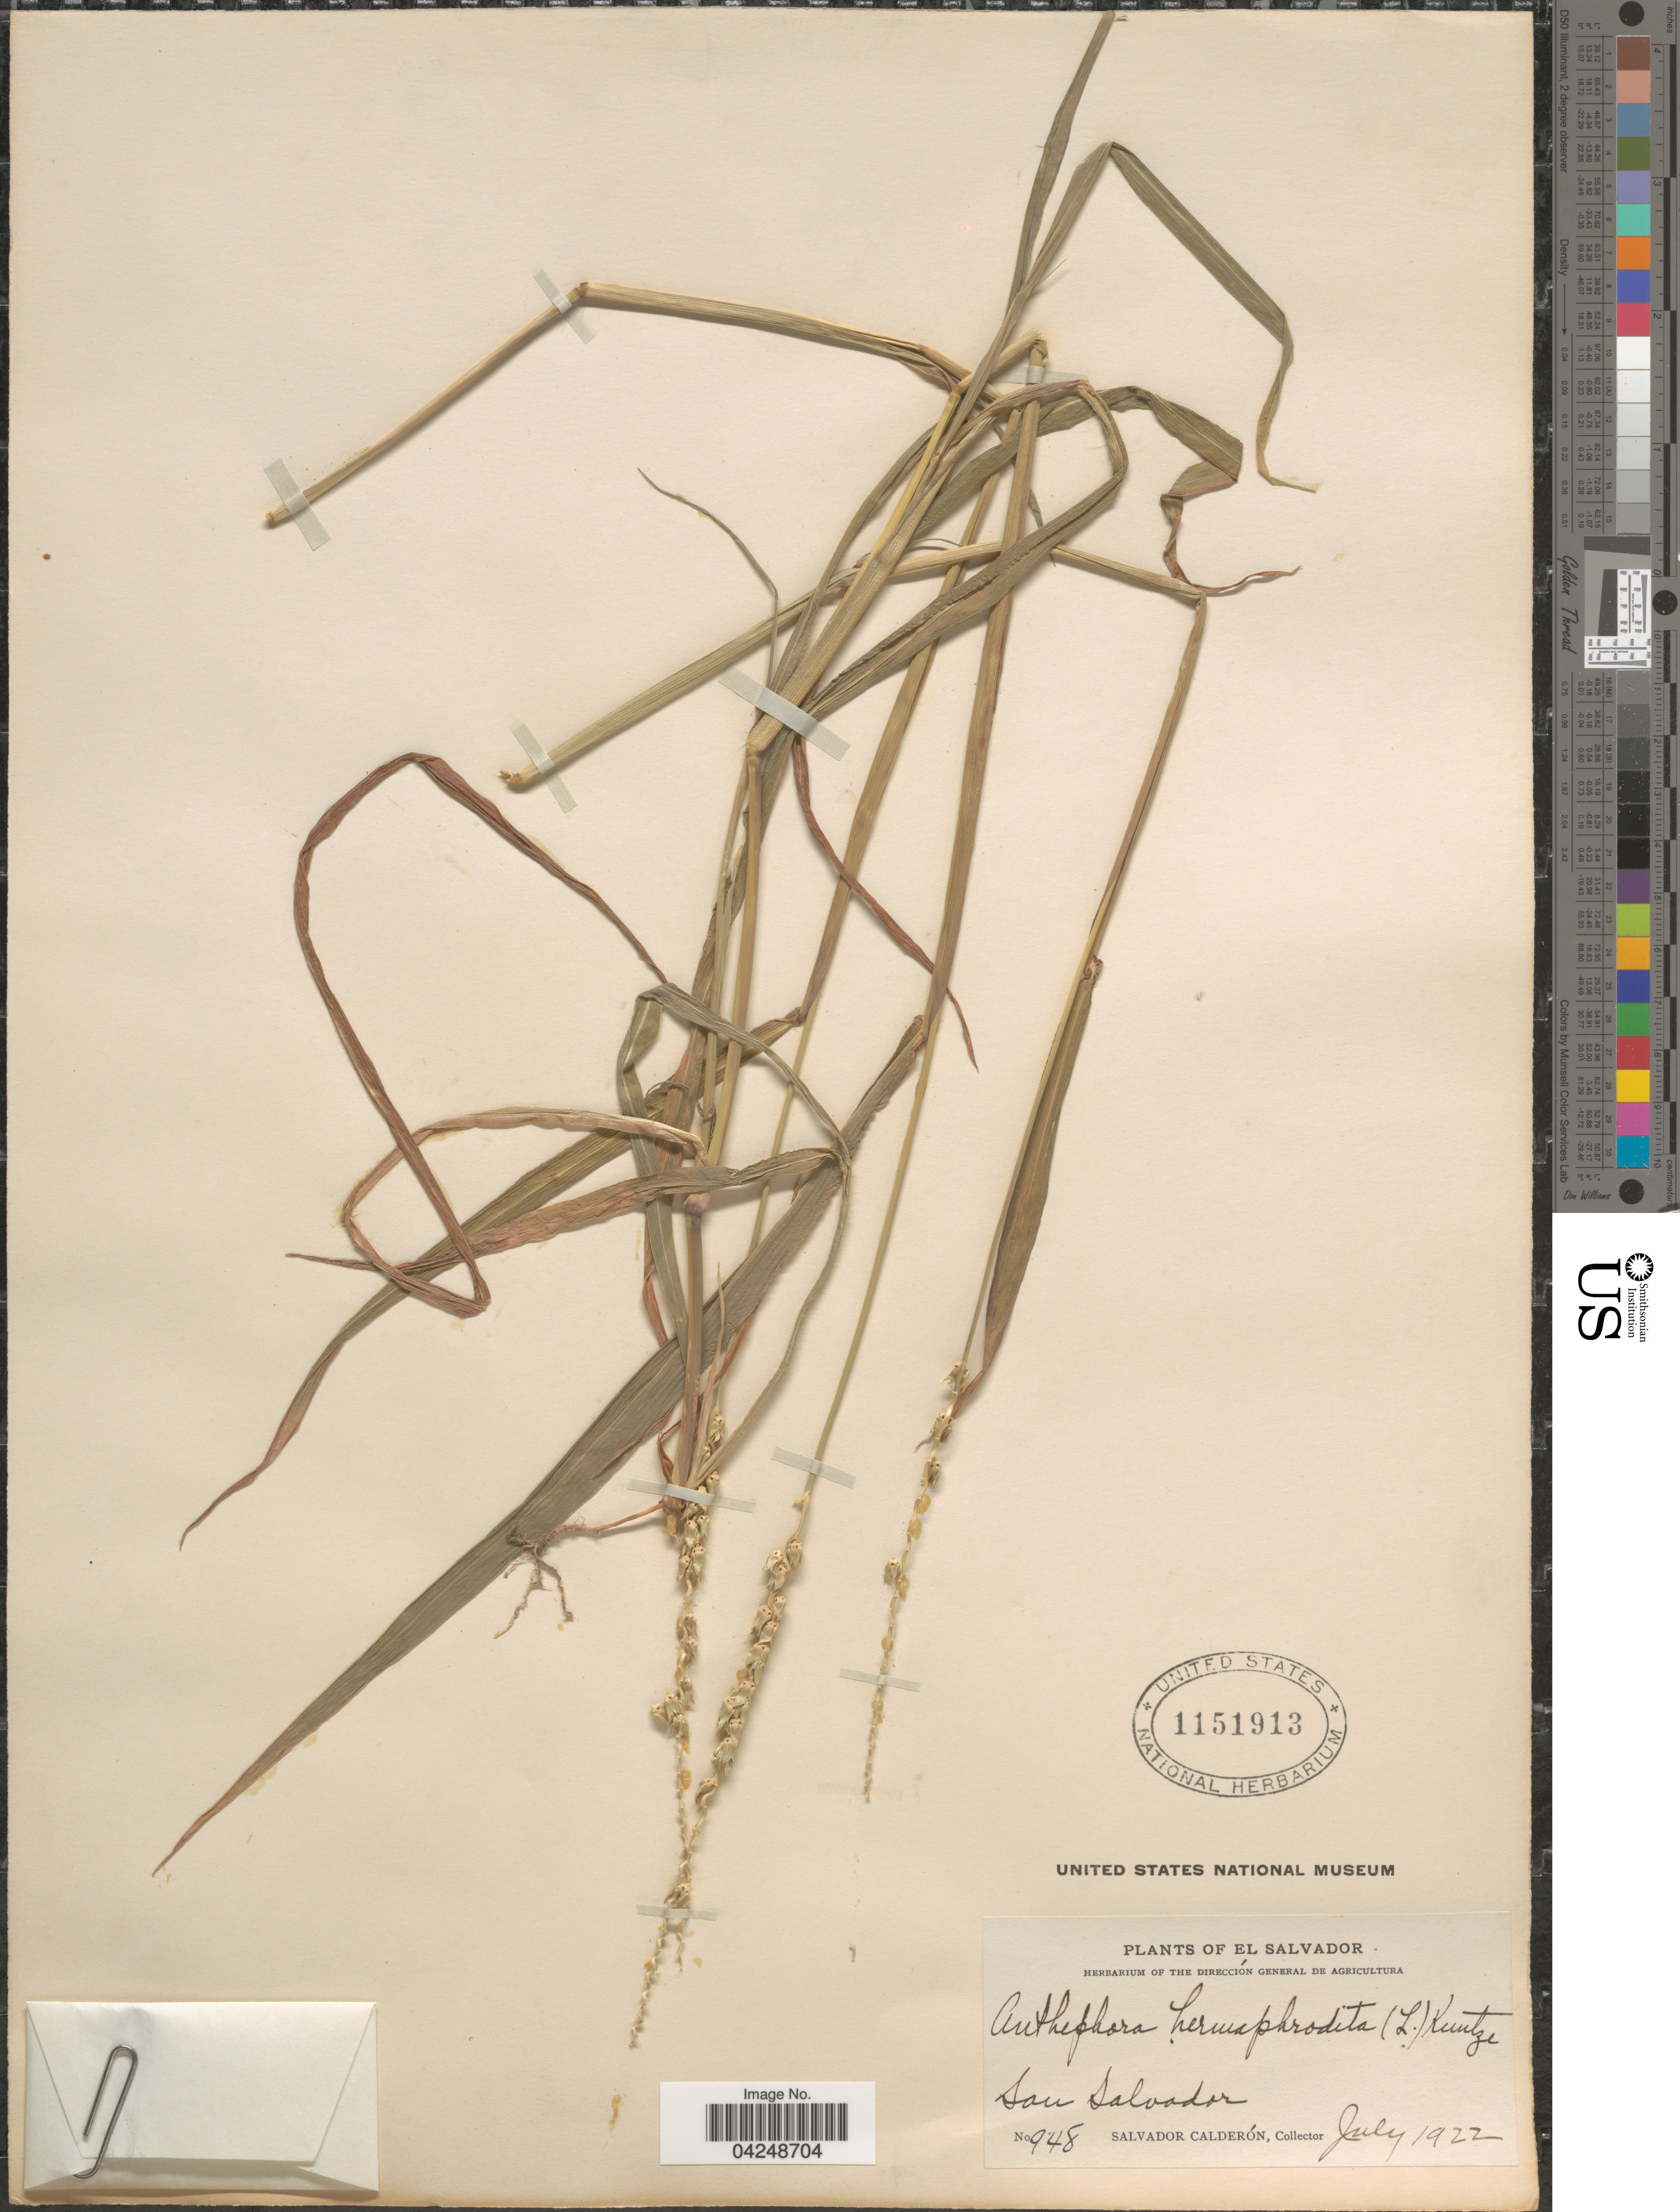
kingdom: Plantae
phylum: Tracheophyta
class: Liliopsida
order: Poales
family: Poaceae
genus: Anthephora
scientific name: Anthephora hermaphrodita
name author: (L.) Kuntze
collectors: S. Calderón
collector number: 948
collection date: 1922-07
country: El Salvador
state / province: San Salvador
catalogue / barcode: US 1151913